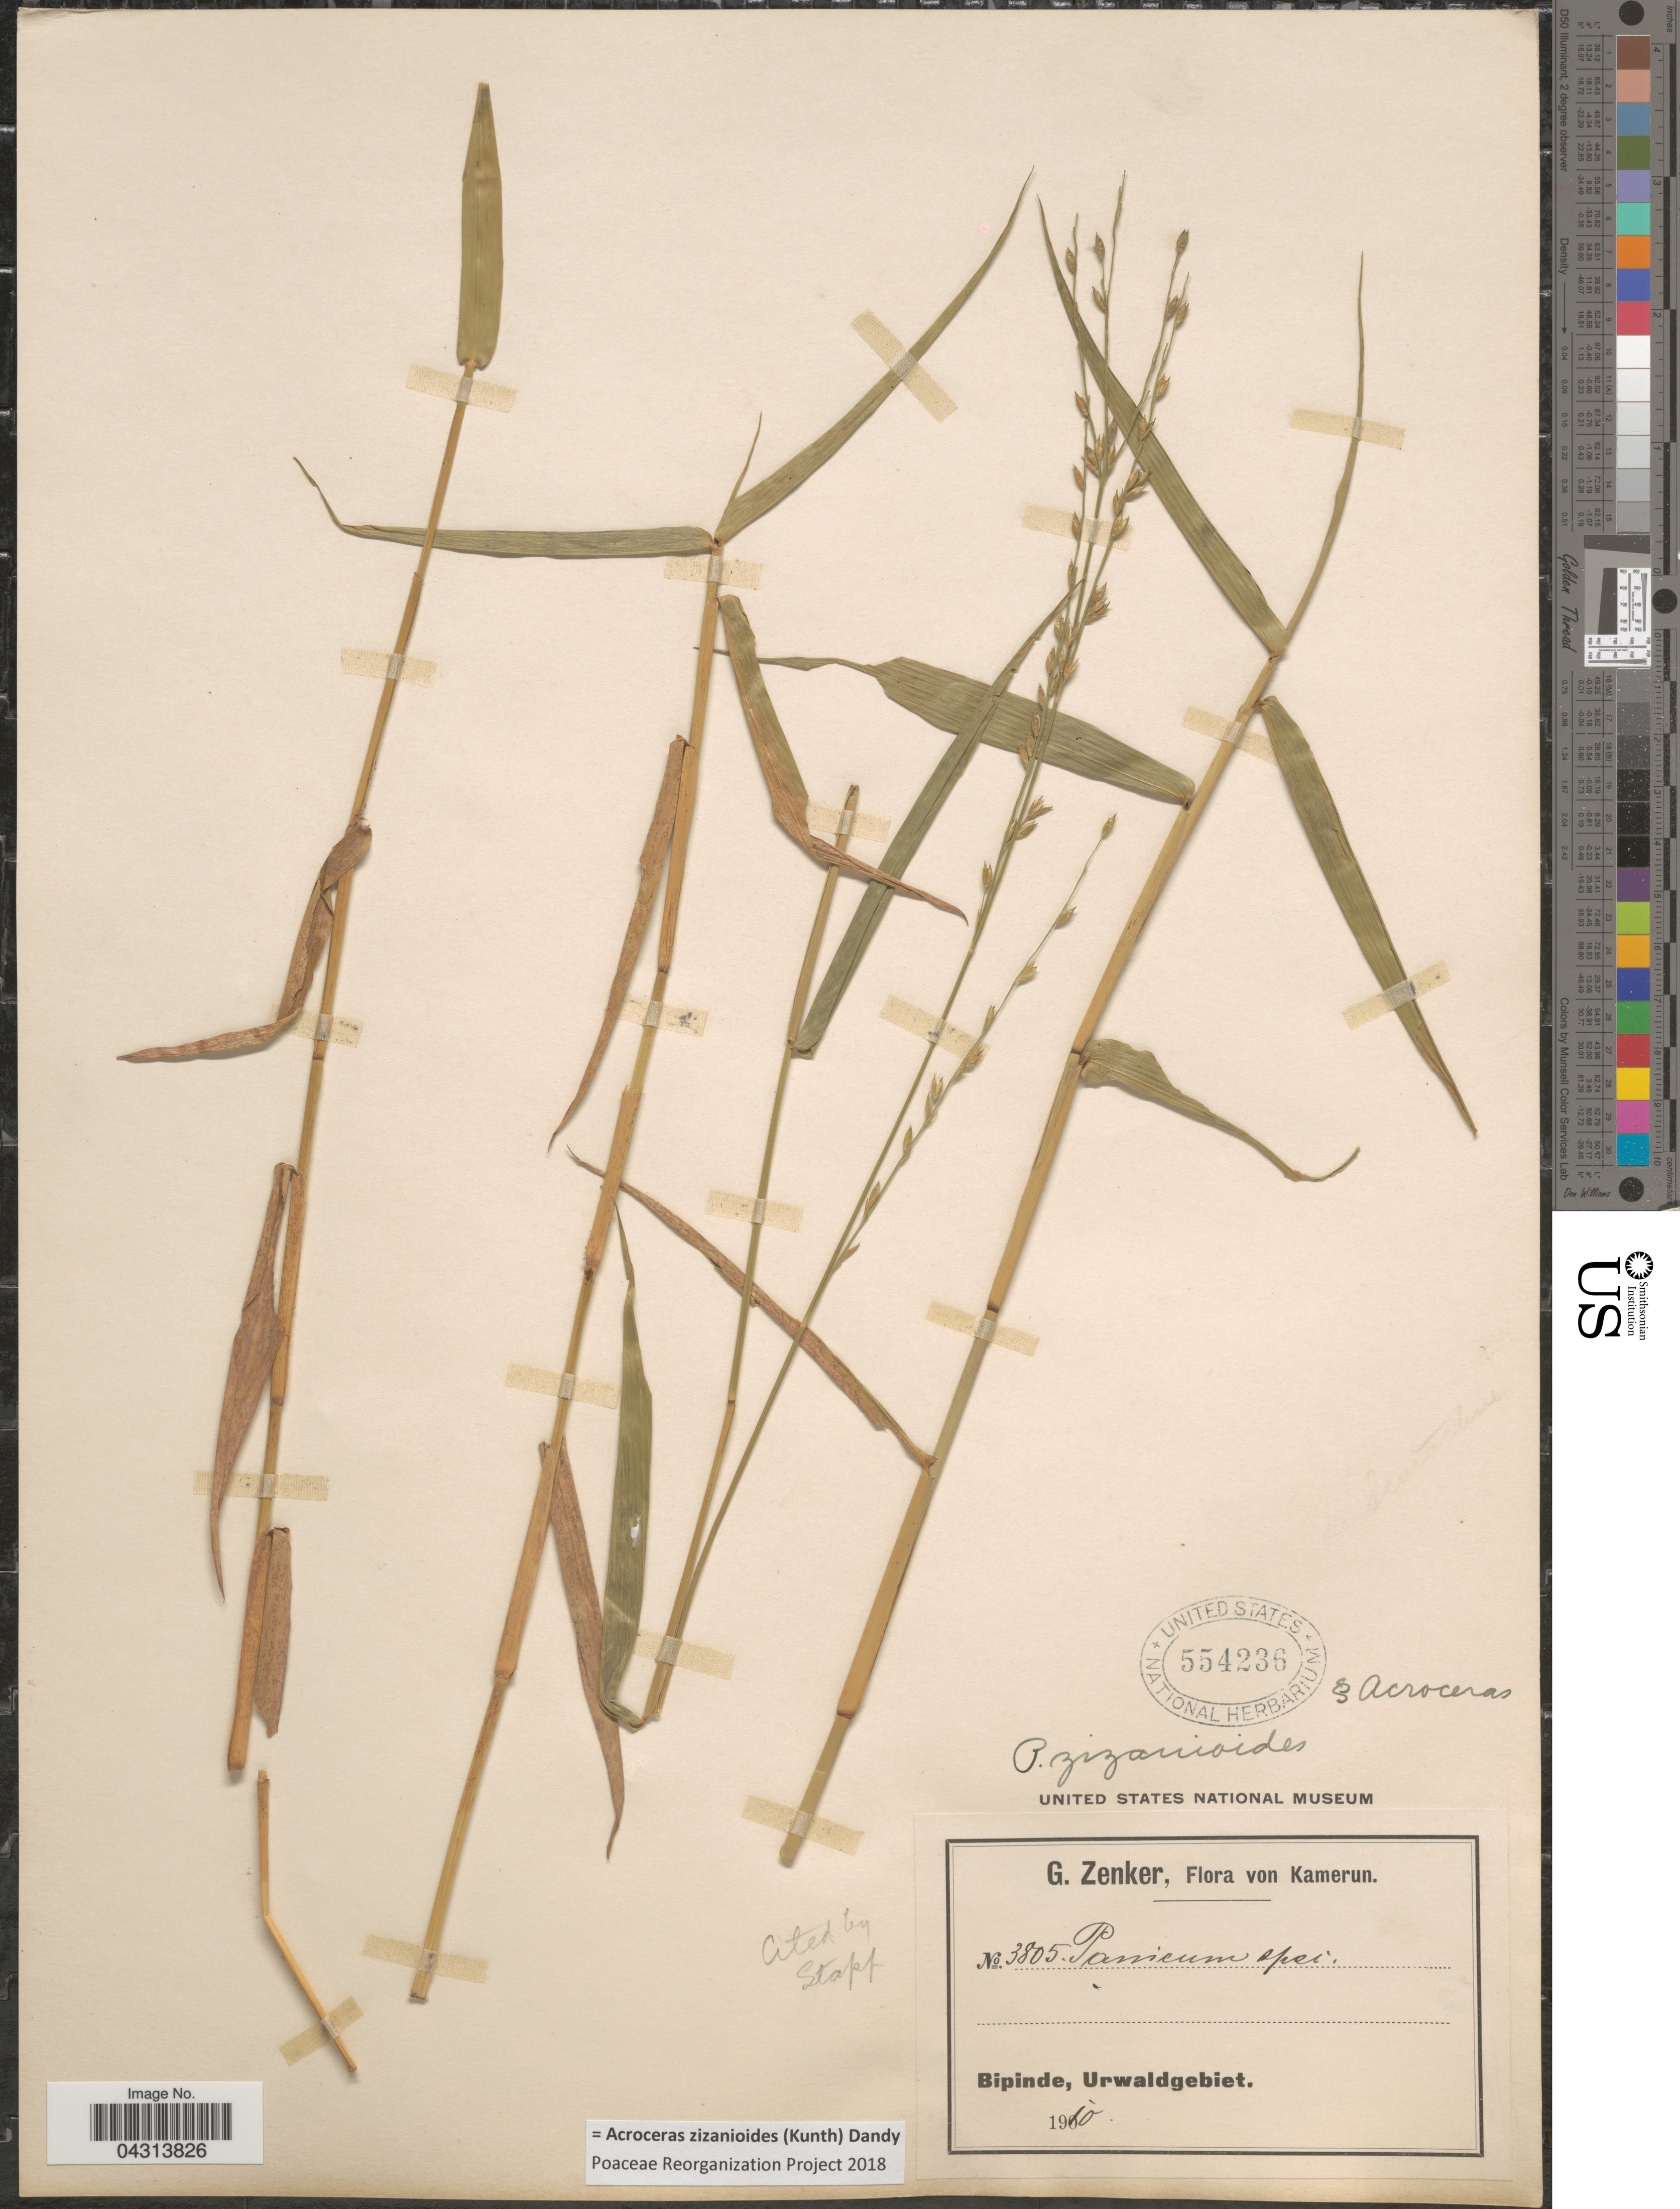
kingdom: Plantae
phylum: Tracheophyta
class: Liliopsida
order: Poales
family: Poaceae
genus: Acroceras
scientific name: Acroceras zizanioides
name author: (Kunth) Dandy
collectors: G. A. Zenker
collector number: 3805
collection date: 1910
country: Cameroon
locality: Bipinde, Urwaldgebiet.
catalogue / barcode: US 554236